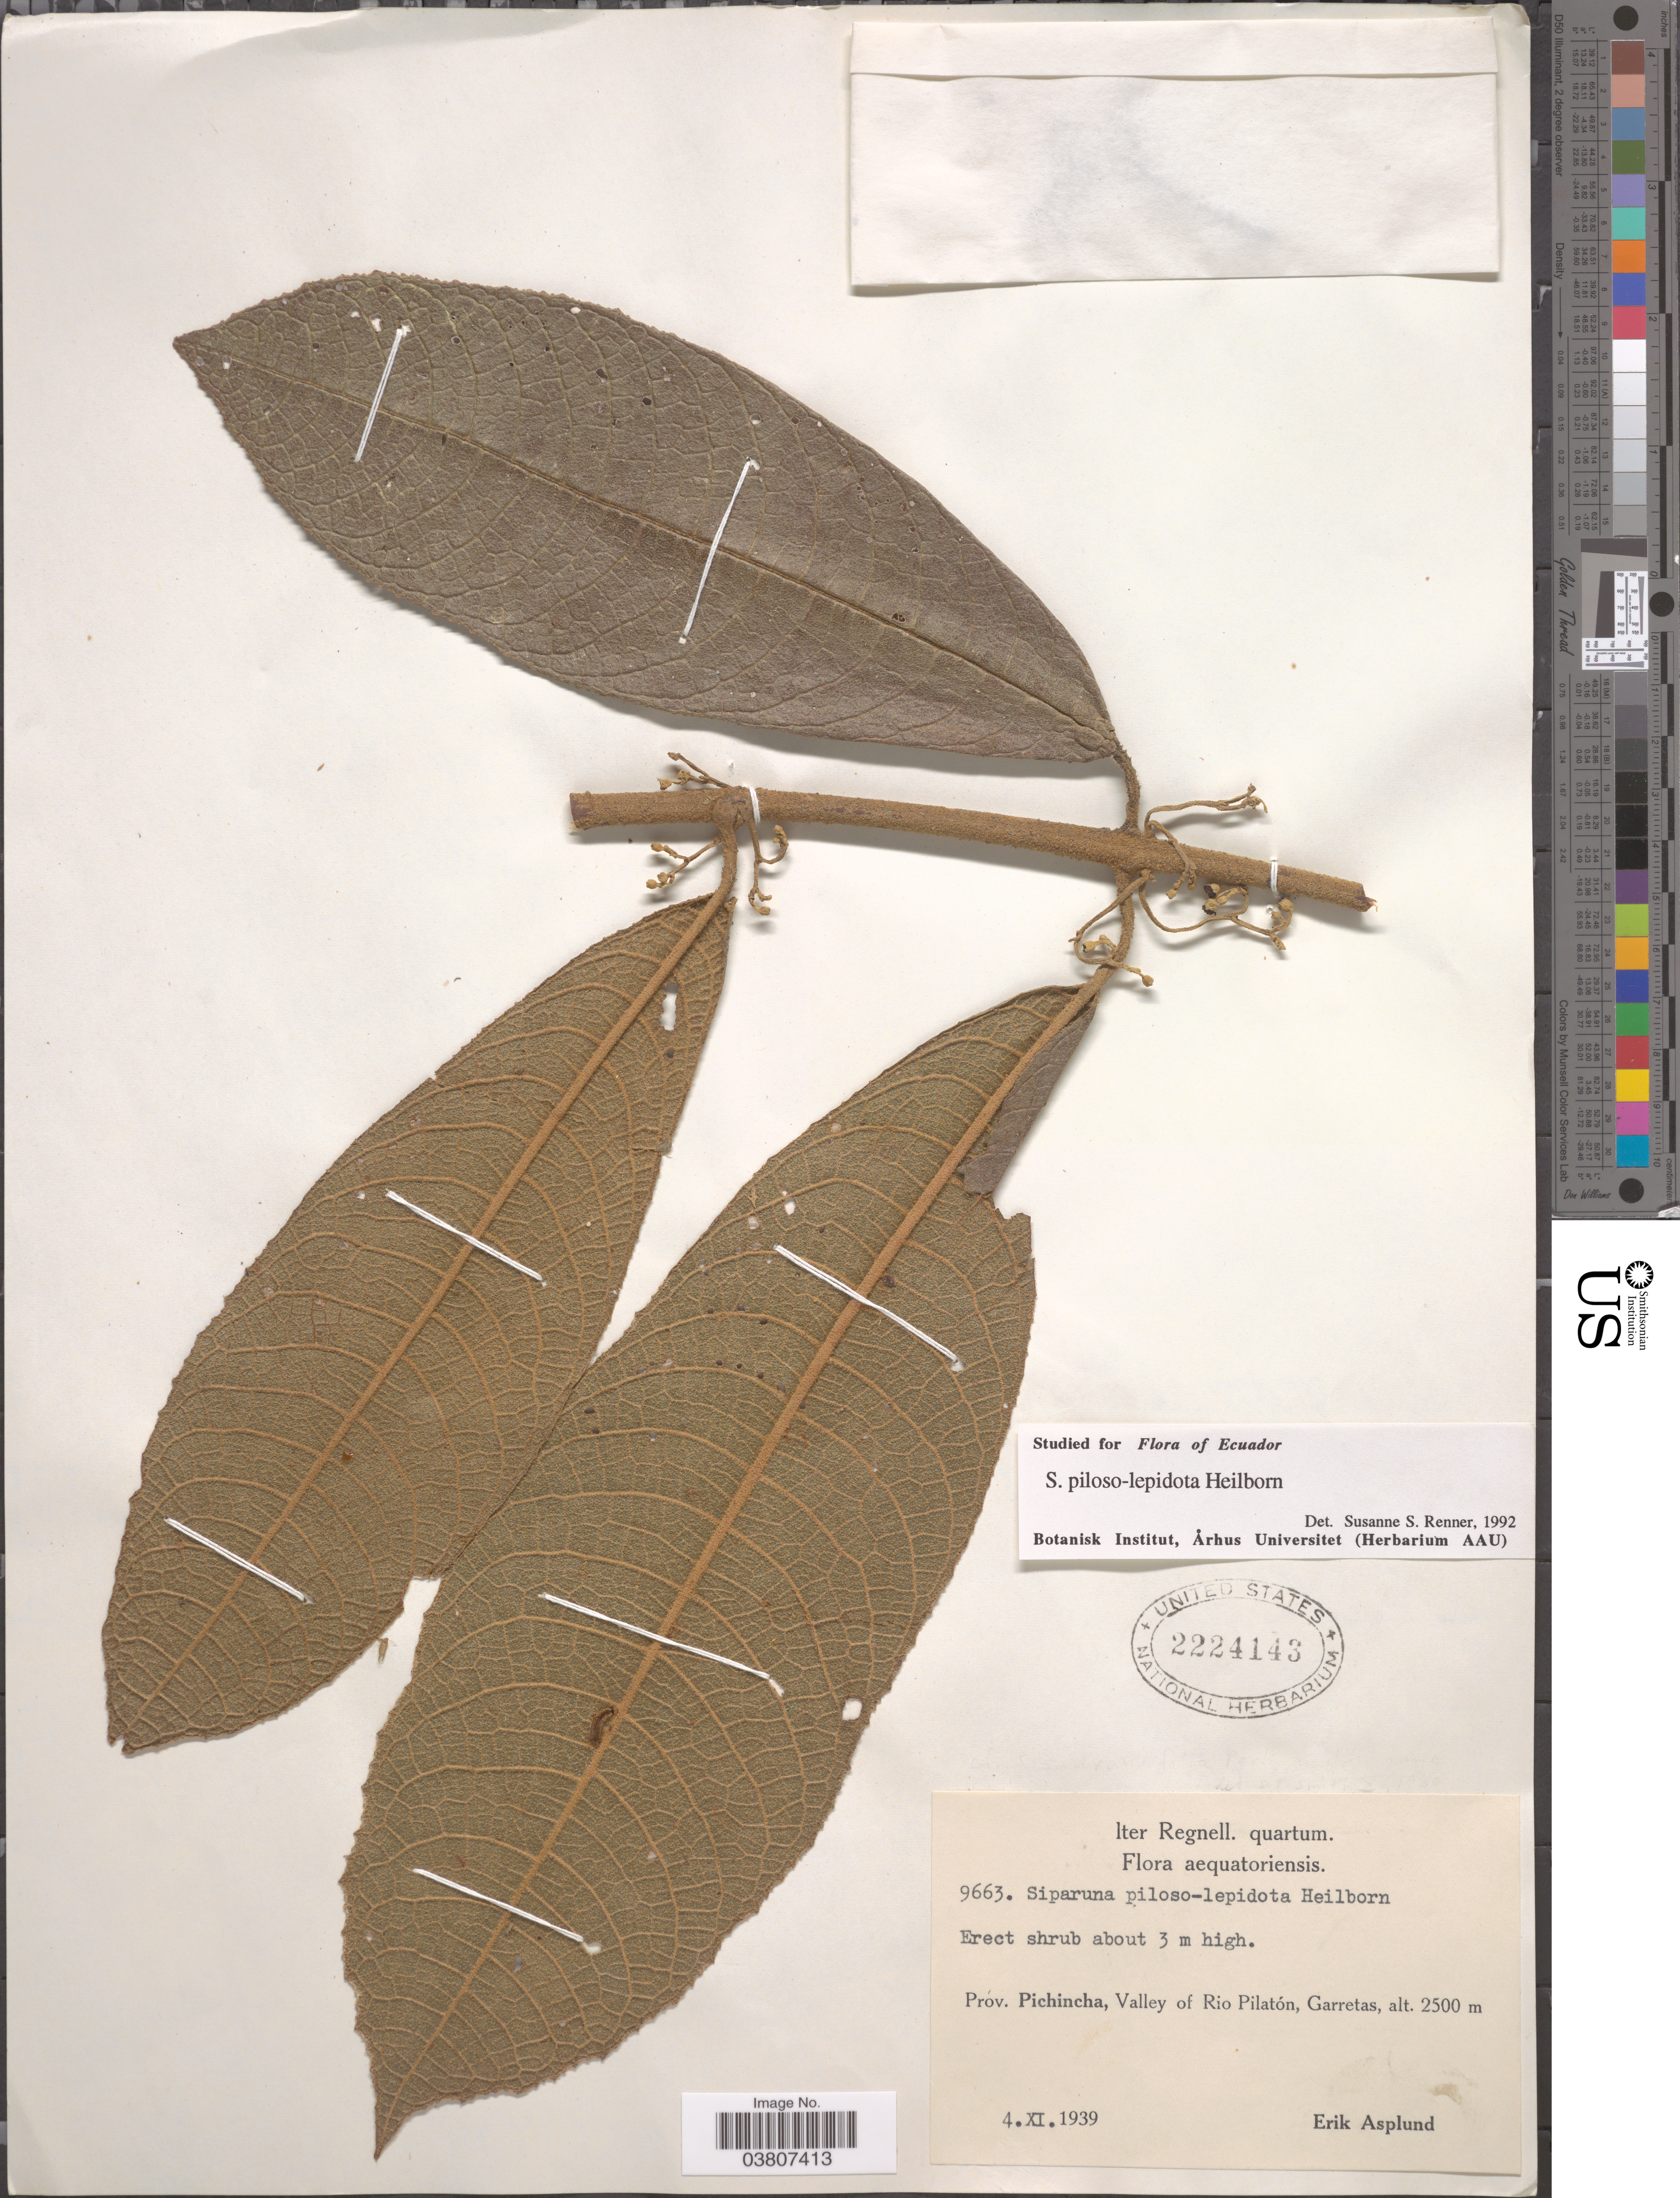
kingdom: Plantae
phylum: Tracheophyta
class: Magnoliopsida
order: Laurales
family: Siparunaceae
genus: Siparuna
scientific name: Siparuna pilasolepidota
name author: Heilborn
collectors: E. Asplund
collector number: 9663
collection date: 1939-11-04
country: Ecuador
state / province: Pichincha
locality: Iter Regnell. Valley of Rio Pilatón, Garretas.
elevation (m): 2500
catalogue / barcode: US 2224143